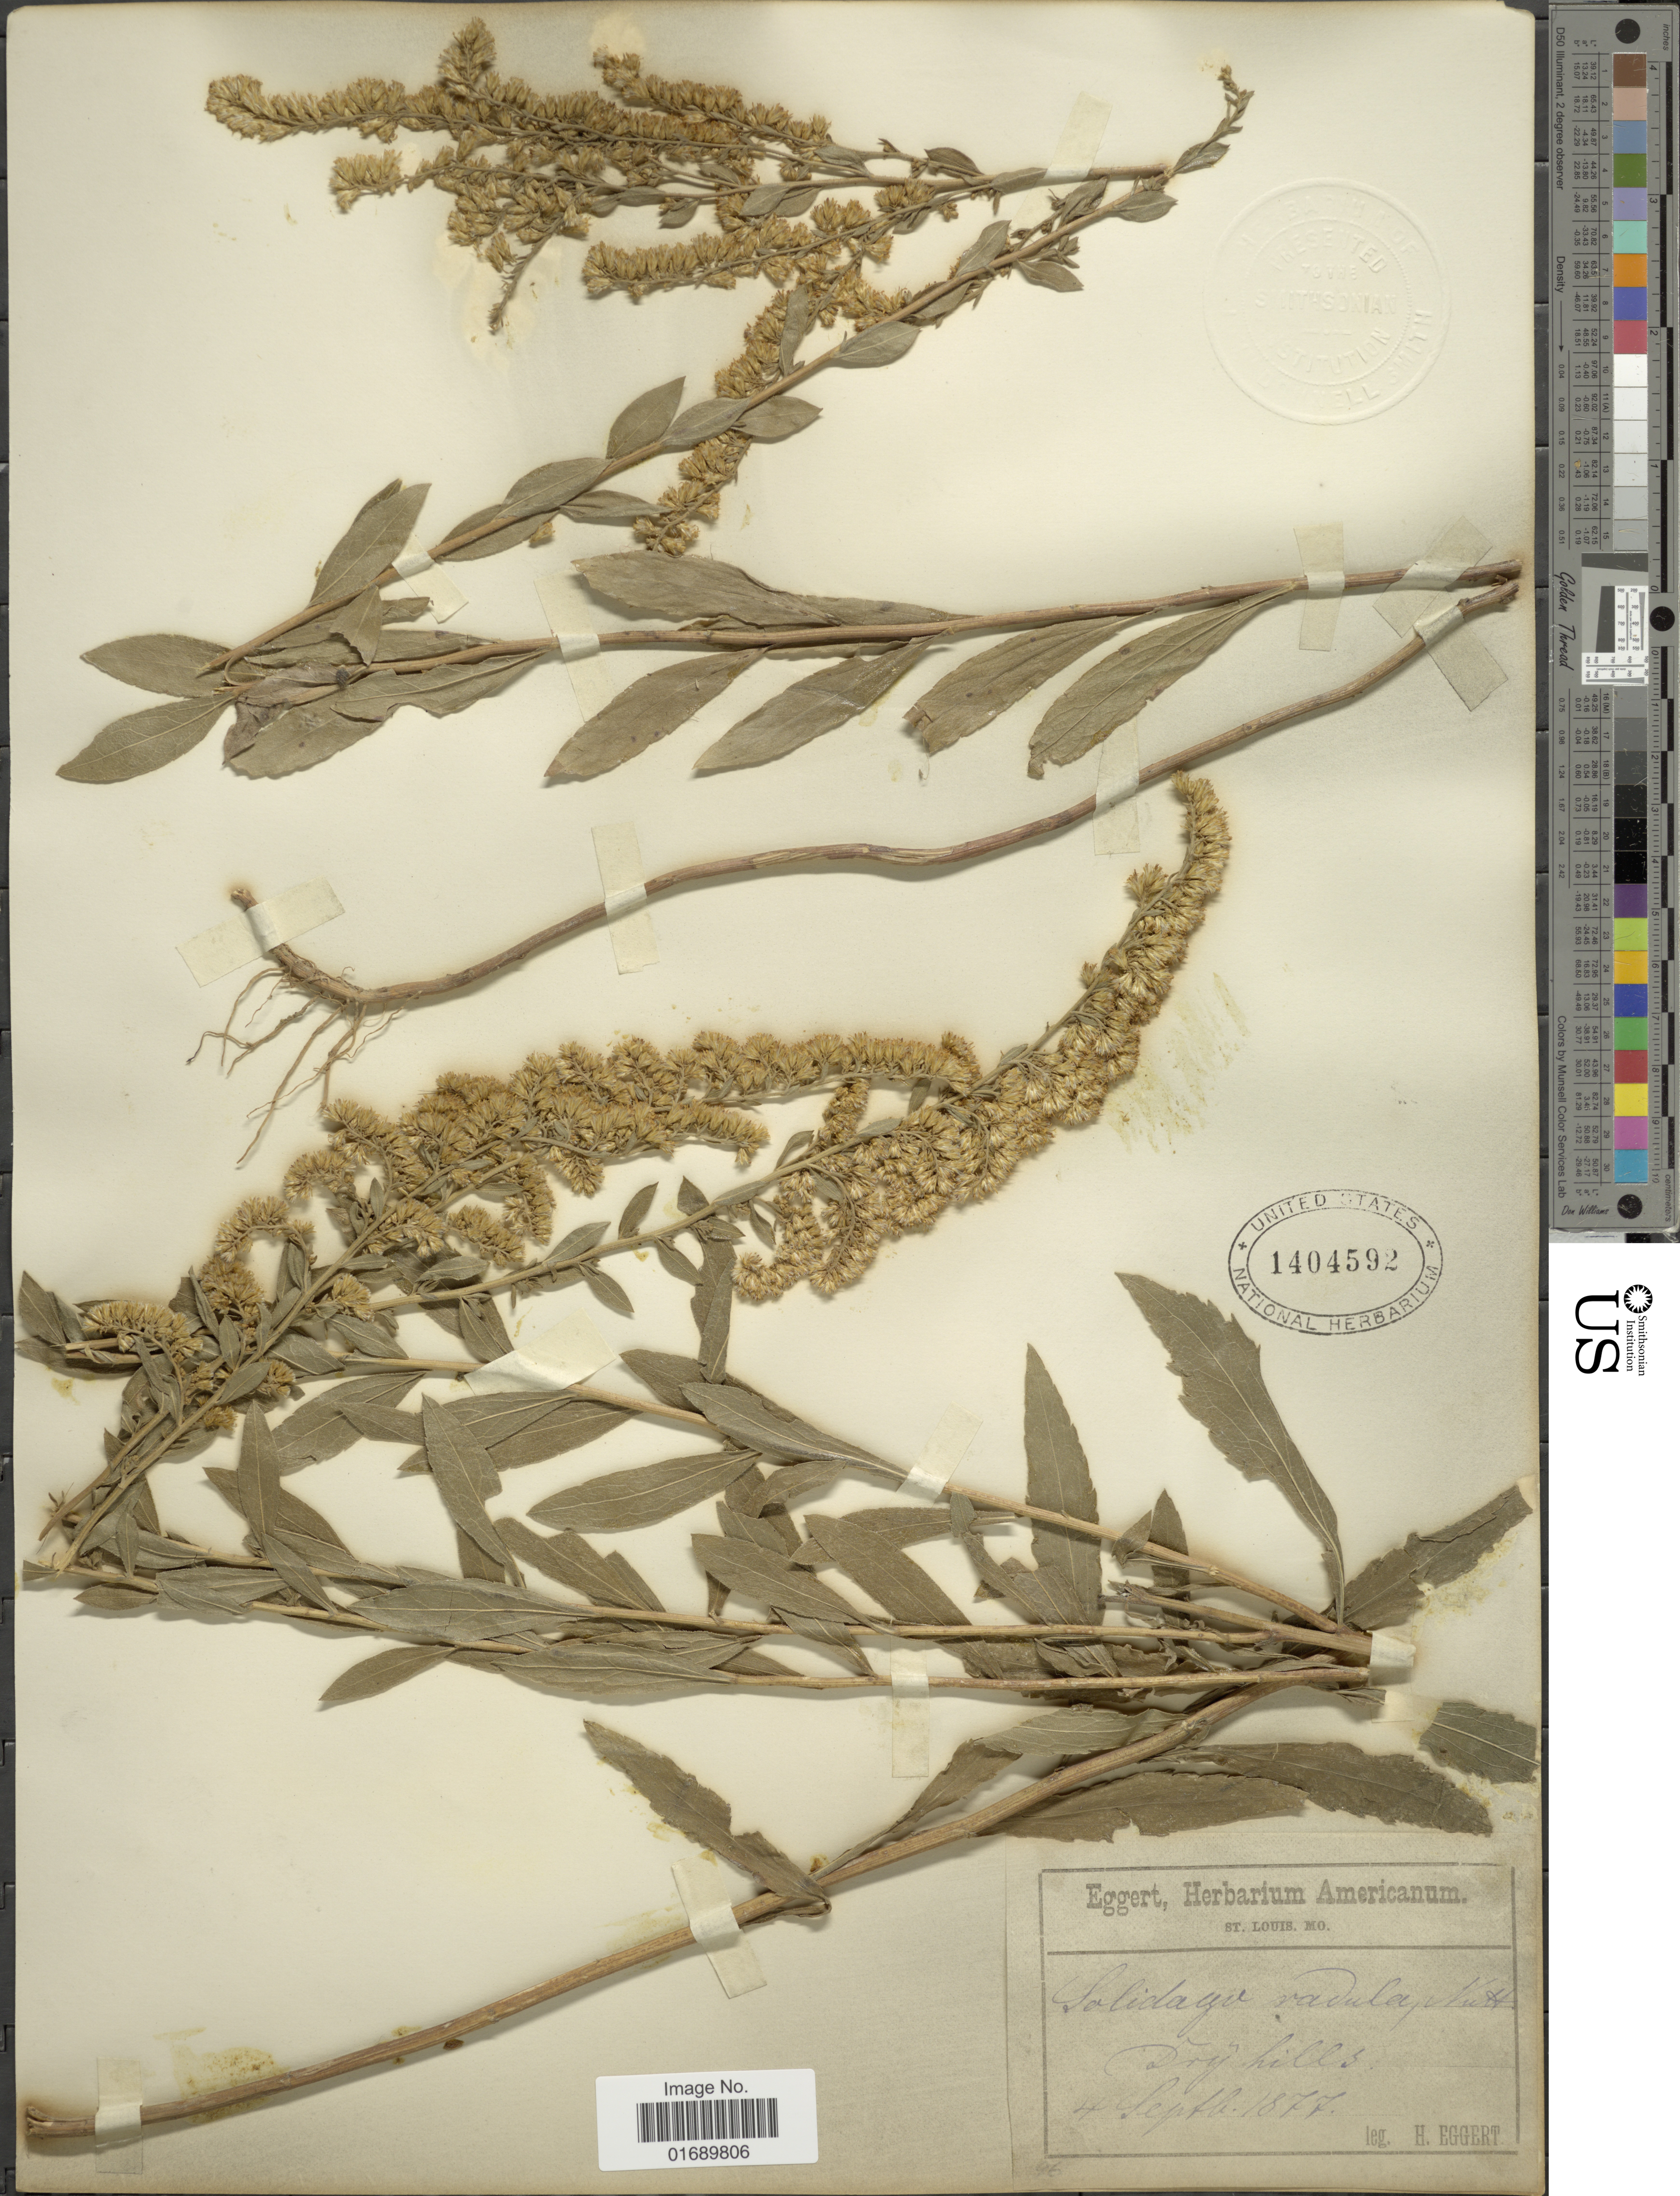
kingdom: Plantae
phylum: Tracheophyta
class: Magnoliopsida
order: Asterales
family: Asteraceae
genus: Solidago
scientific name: Solidago radula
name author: Nutt.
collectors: H. Eggert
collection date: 1877-09-04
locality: Dry hills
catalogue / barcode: US 1404592